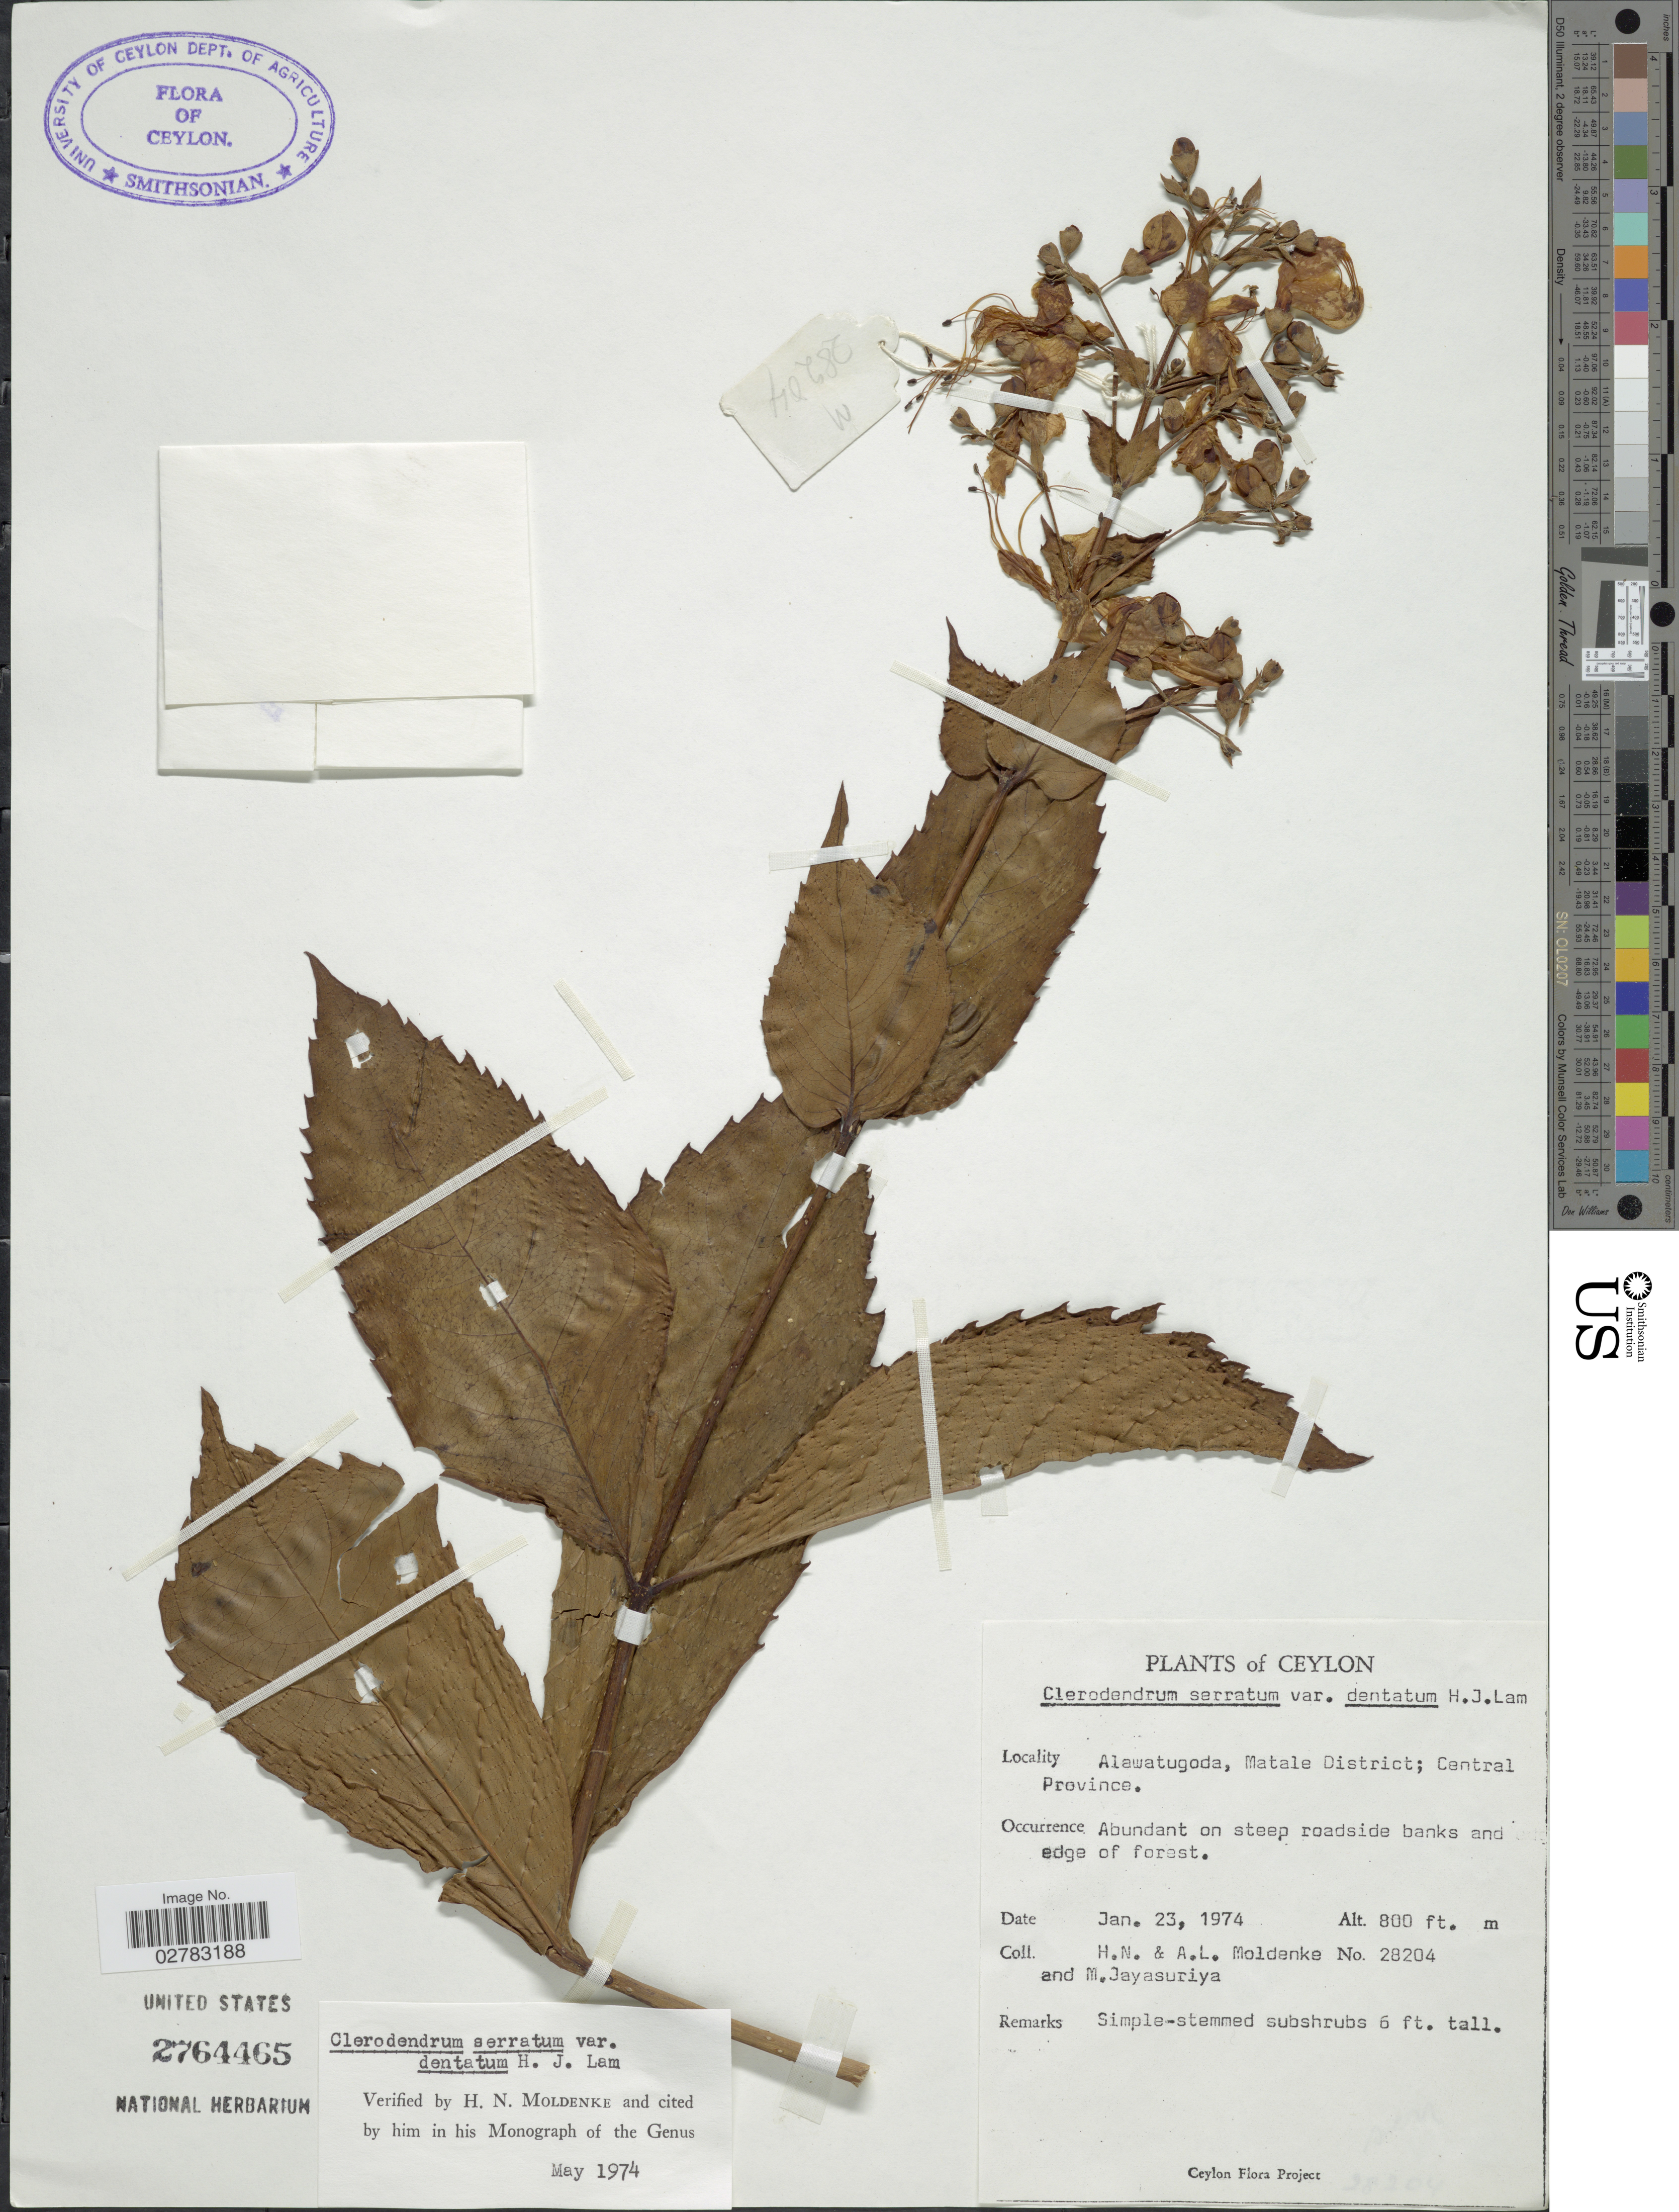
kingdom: Plantae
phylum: Tracheophyta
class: Magnoliopsida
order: Lamiales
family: Lamiaceae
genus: Clerodendrum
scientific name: Clerodendrum serratum var. dentatum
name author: H.J. Lam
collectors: H. N. Moldenke, A. L. Moldenke & M. Jayasuriya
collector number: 28204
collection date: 1974-01-23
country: Sri Lanka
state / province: Central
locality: Ceylon. Alawatugoda, Matale District.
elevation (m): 244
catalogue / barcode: US 2764465